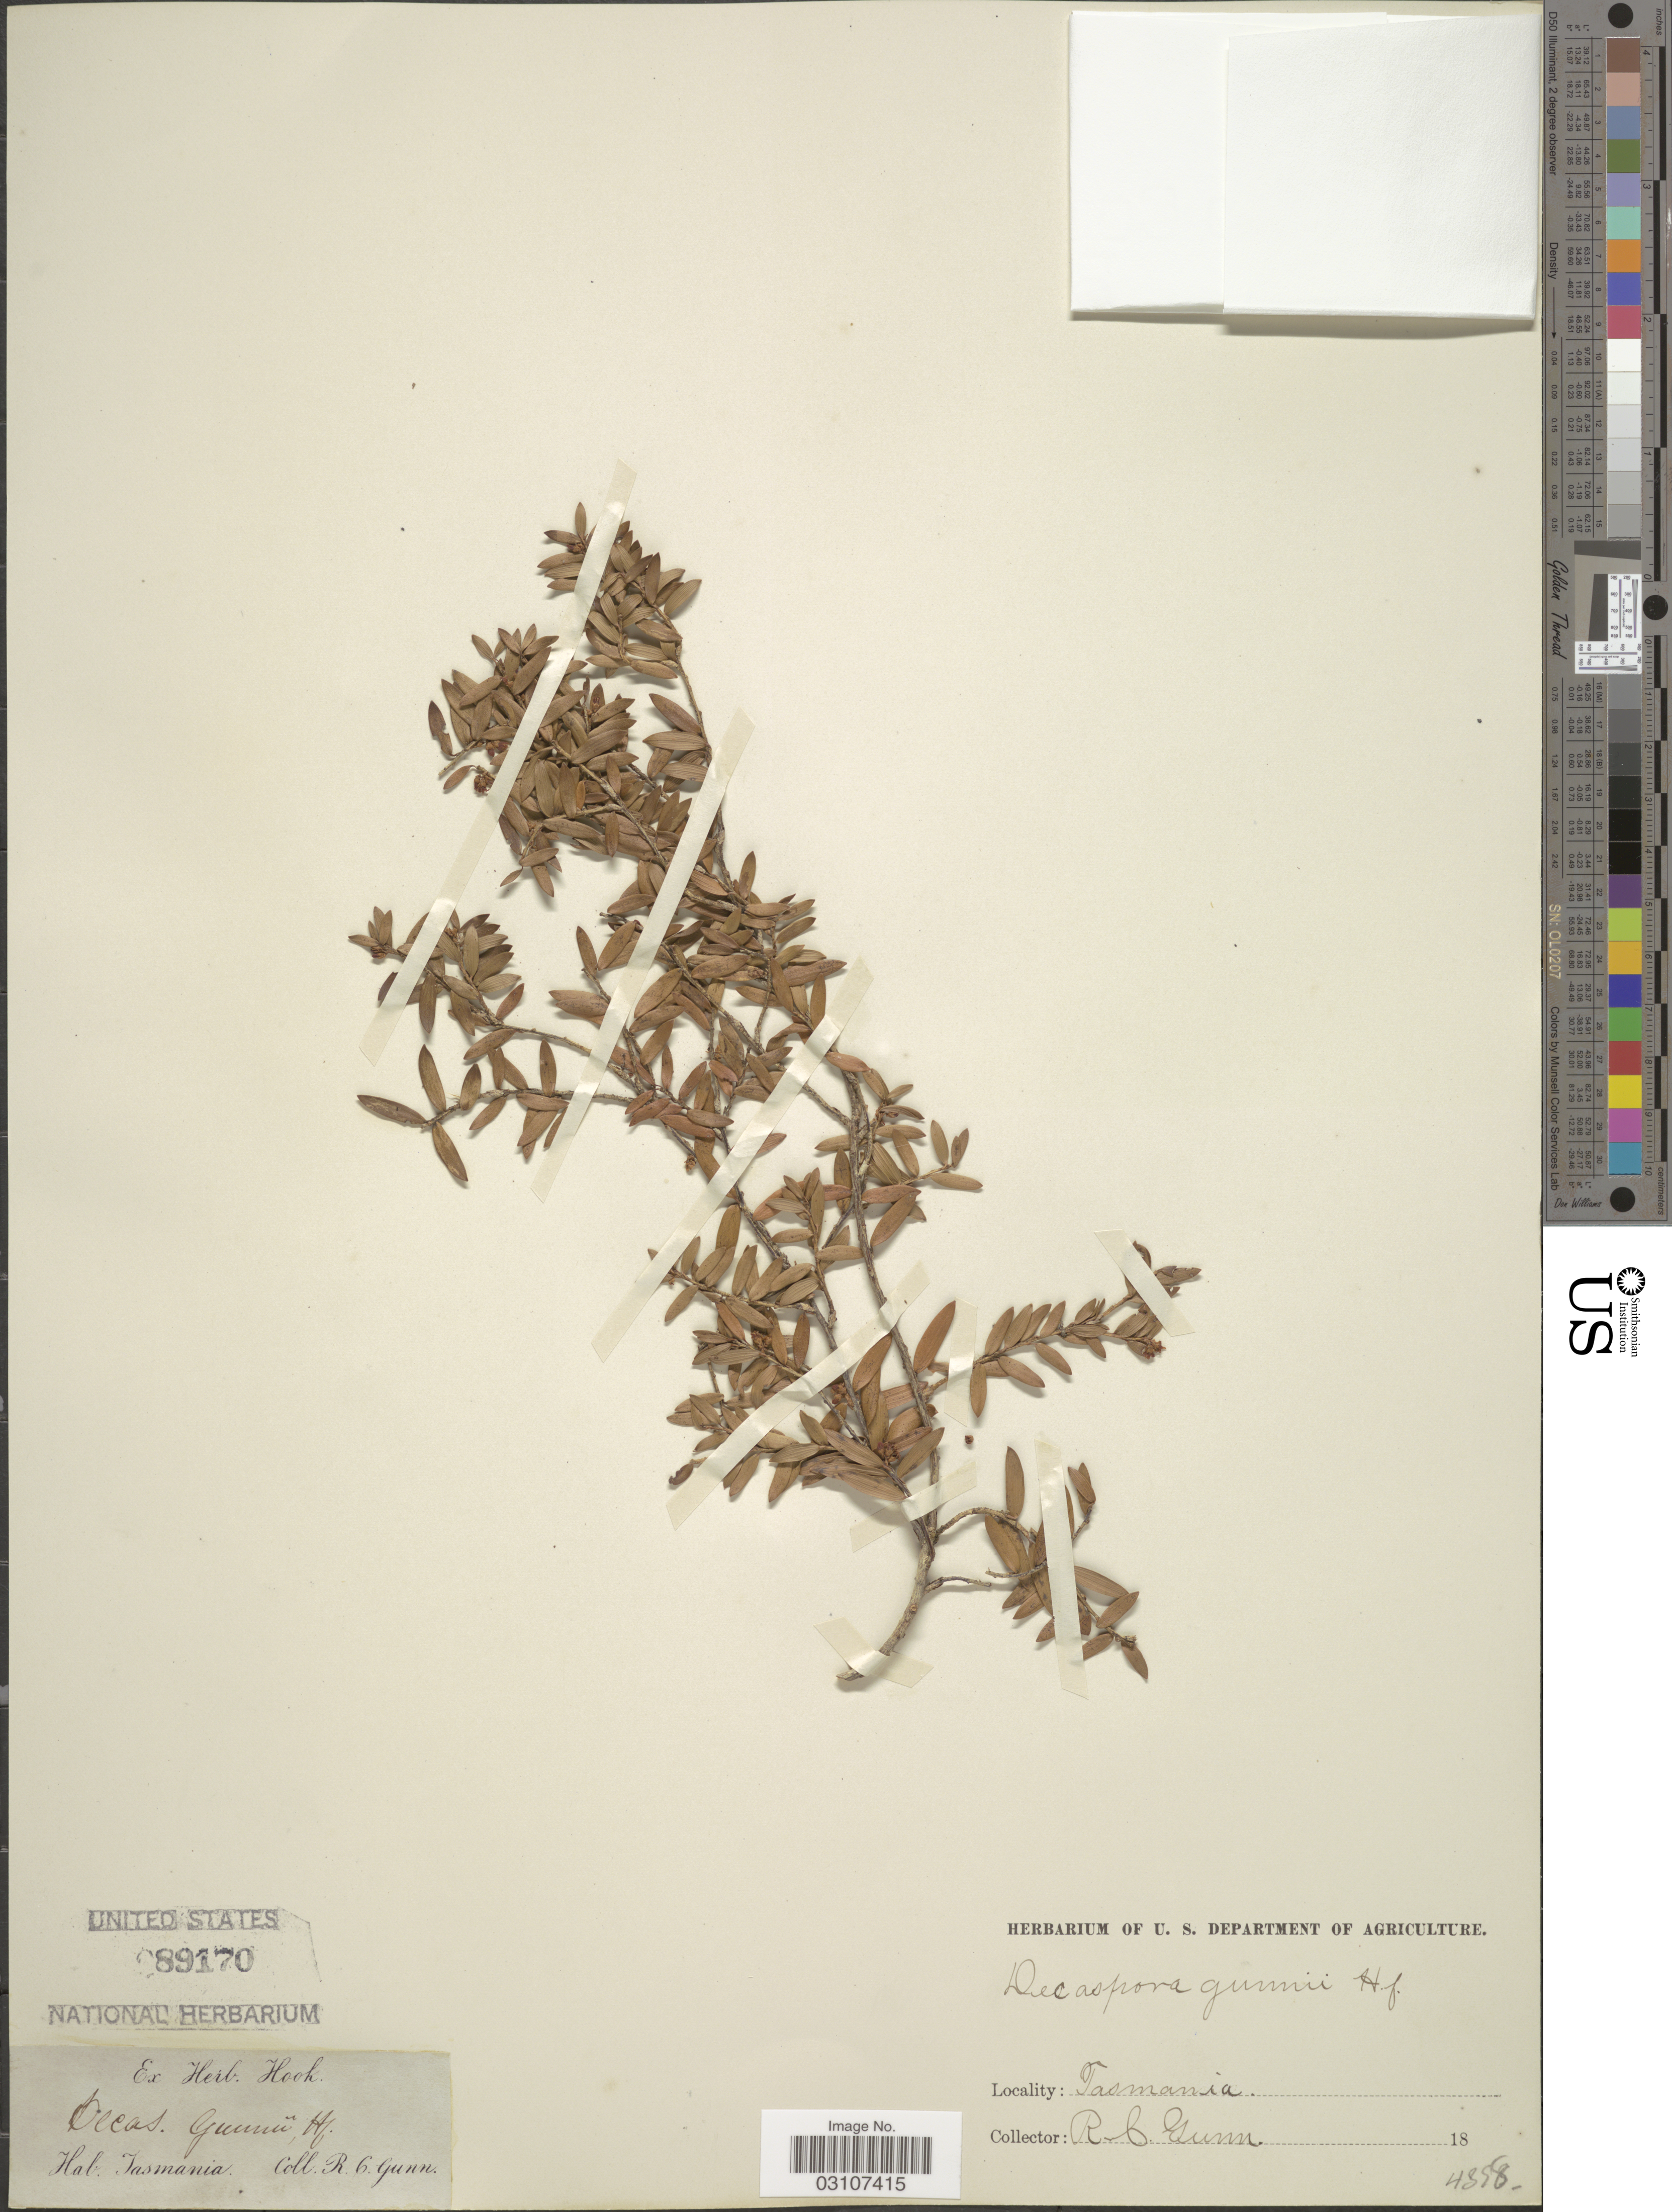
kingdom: Plantae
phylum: Tracheophyta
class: Magnoliopsida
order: Ericales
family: Ericaceae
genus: Trochocarpa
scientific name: Trochocarpa gunnii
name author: Benth.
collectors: R. Gunn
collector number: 4358*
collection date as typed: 18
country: Australia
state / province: Tasmania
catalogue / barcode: US 89170